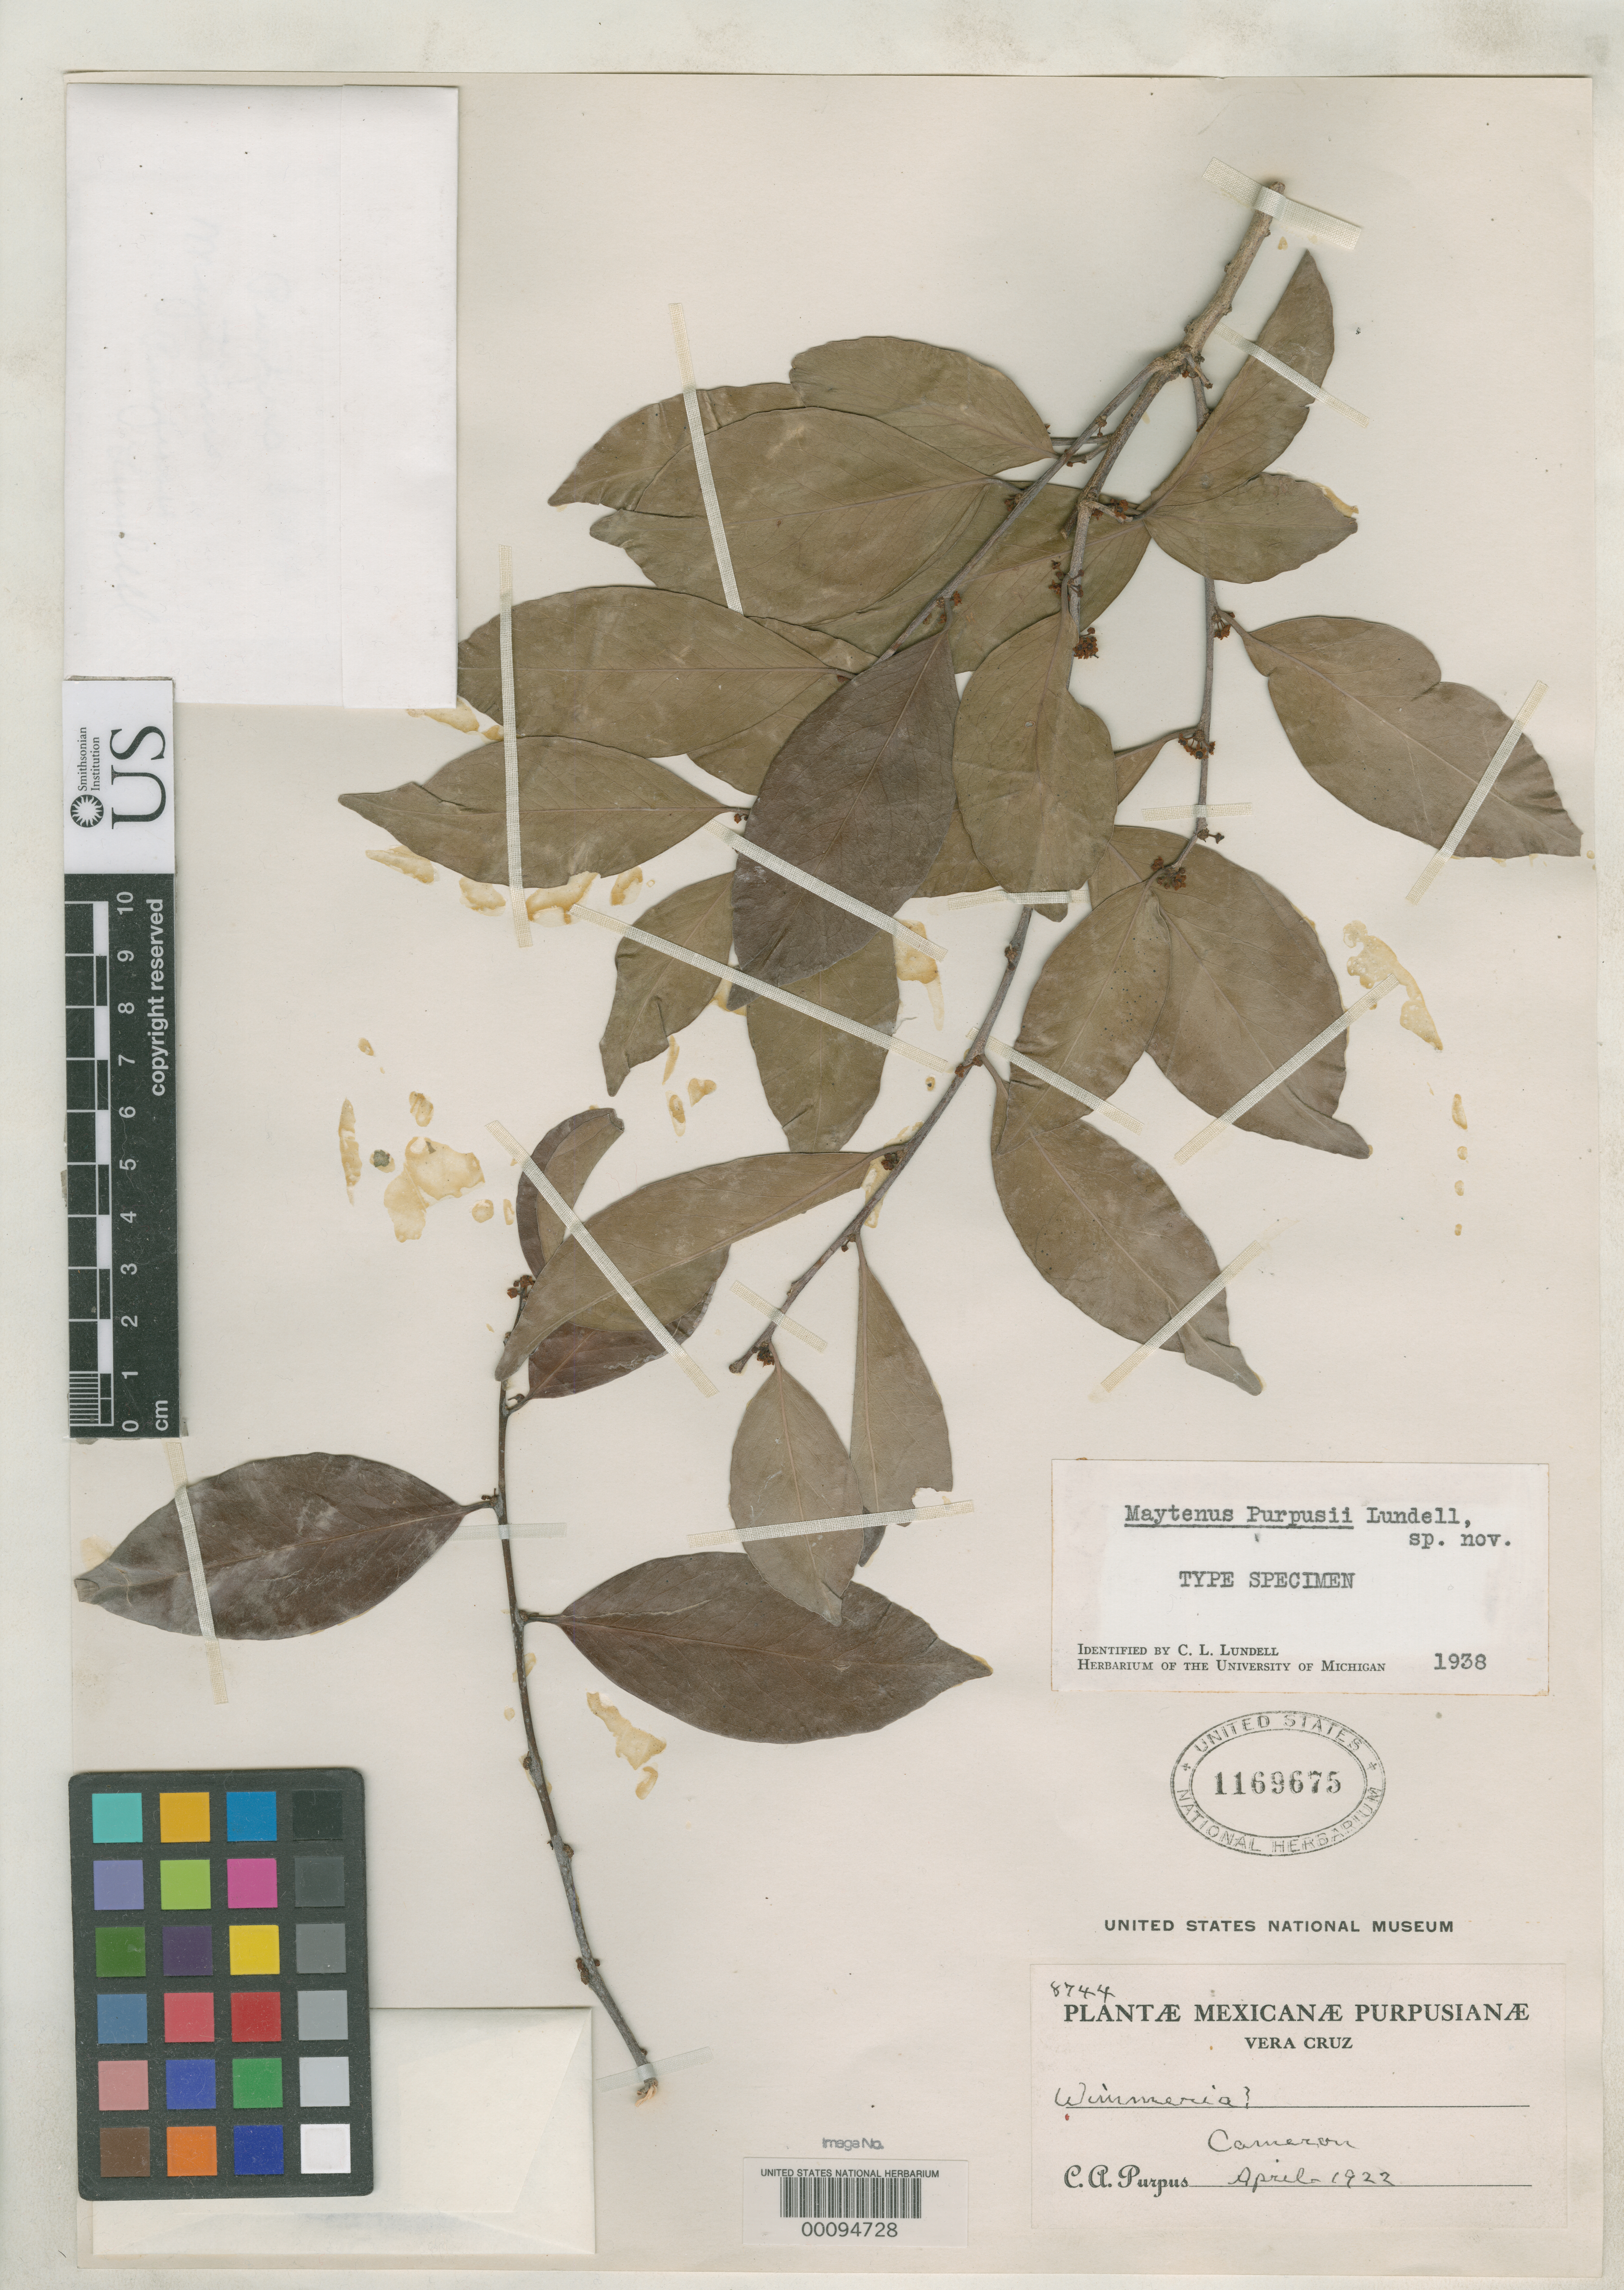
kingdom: Plantae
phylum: Tracheophyta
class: Magnoliopsida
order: Celastrales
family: Celastraceae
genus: Maytenus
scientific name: Maytenus purpusii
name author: Lundell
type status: Holotype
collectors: C. A. Purpus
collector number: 8744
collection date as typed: Apr 1922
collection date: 1922-04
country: Mexico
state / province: Veracruz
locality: Cameron.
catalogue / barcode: US 1169675